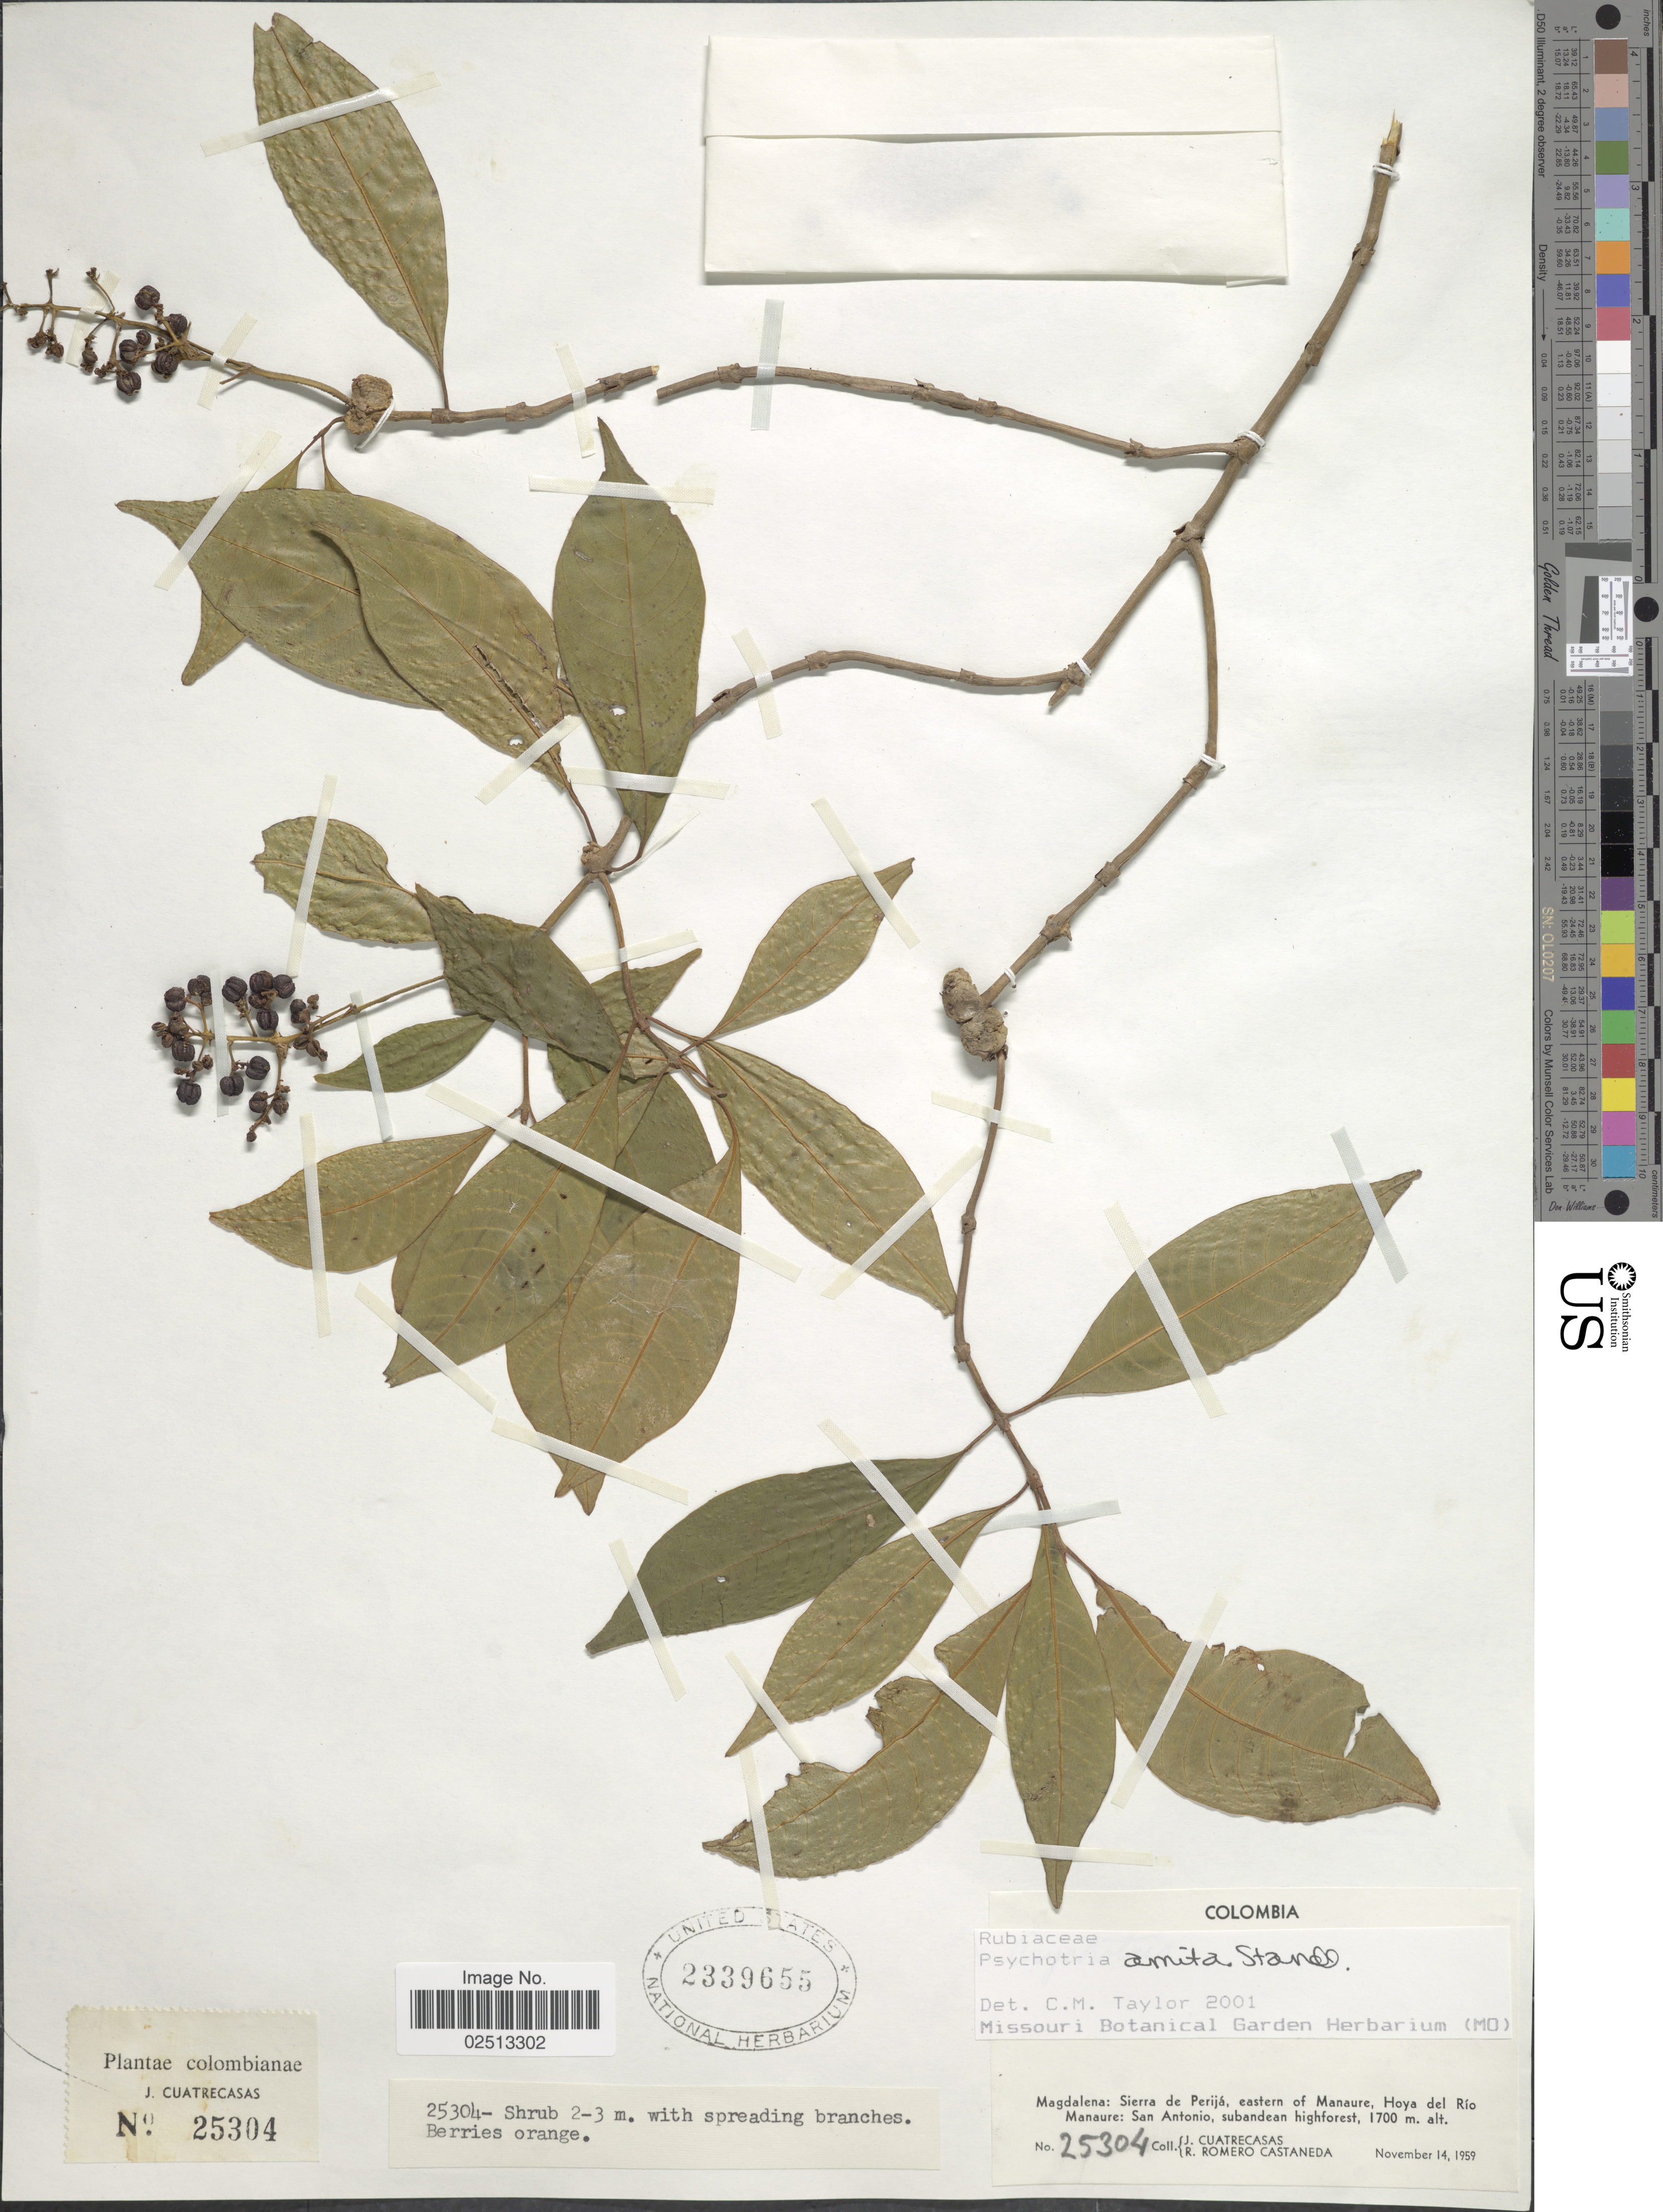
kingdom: Plantae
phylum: Tracheophyta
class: Magnoliopsida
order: Gentianales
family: Rubiaceae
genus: Psychotria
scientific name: Psychotria amita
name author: Standl.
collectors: J. Cuatrecasas & R. Romero Castañeda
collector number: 25304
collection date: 1959-11-14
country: Colombia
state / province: Magdalena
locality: Magdalena: Sierra de Perija, eastern of Manaure, Hoya del Rio Manaure: San Antonio, subandean highforest.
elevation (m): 1700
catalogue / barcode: US 2339655